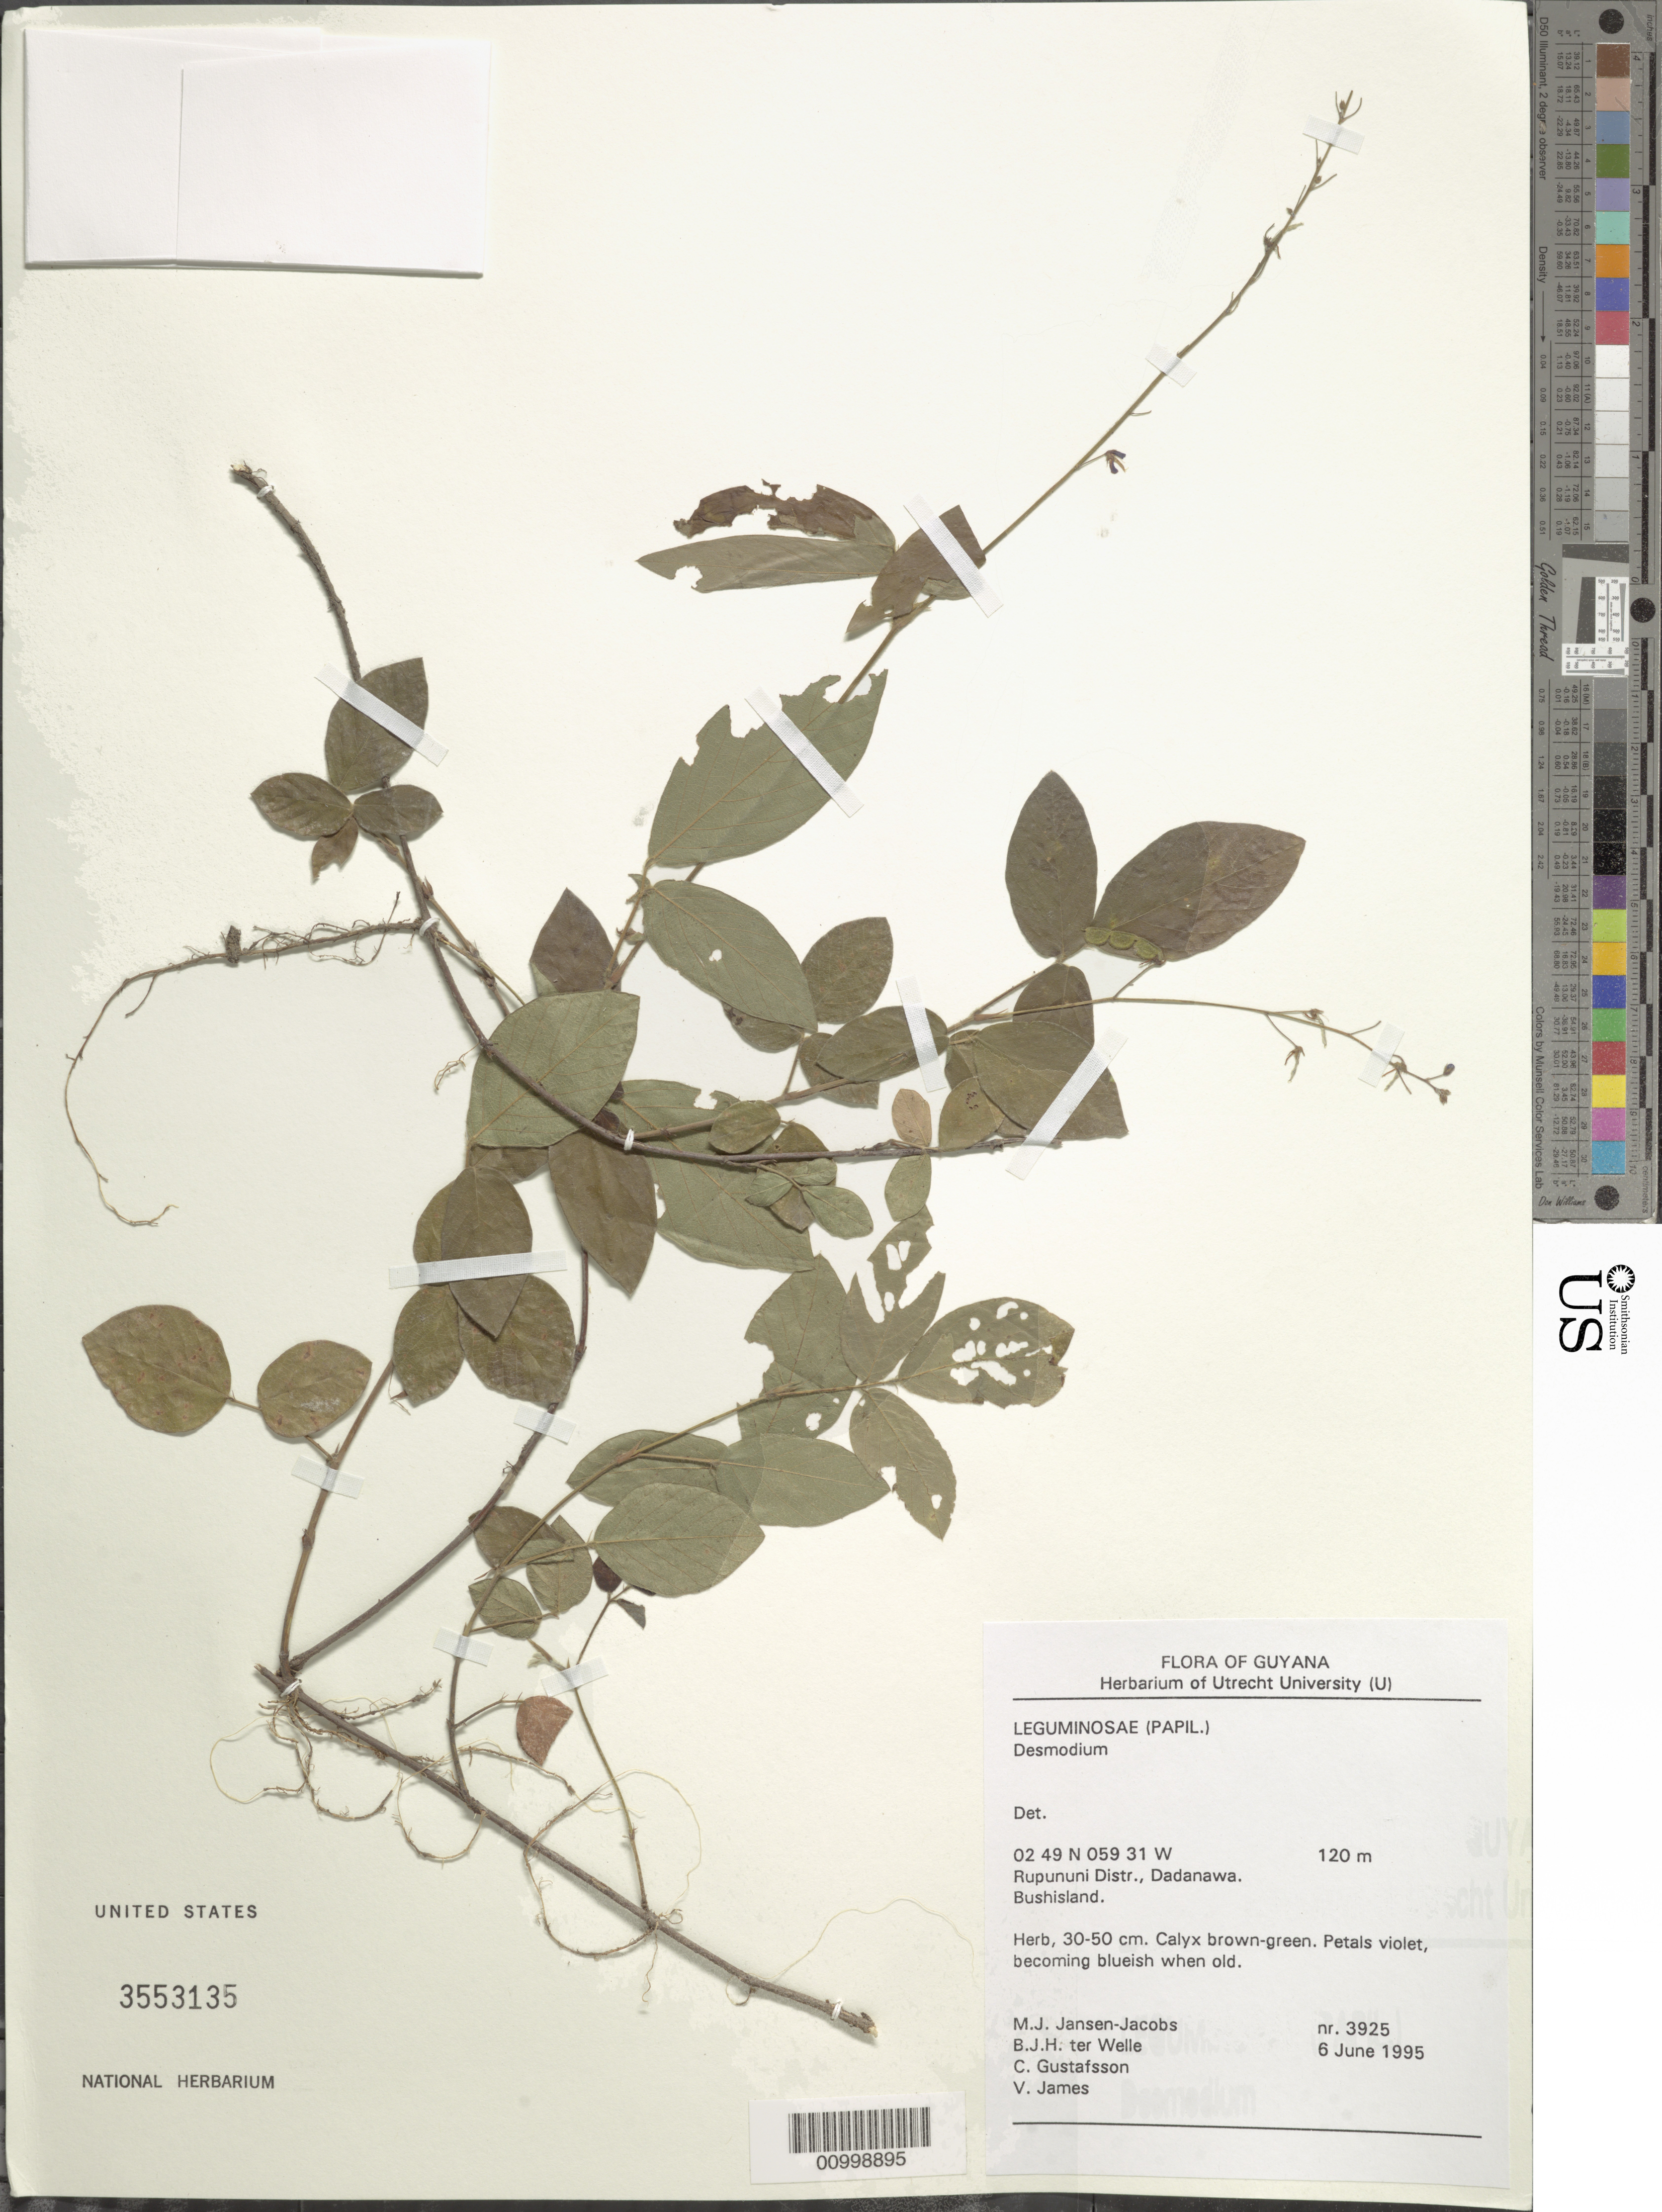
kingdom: Plantae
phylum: Tracheophyta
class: Magnoliopsida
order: Fabales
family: Fabaceae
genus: Desmodium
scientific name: Desmodium sp.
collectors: M. J. Jansen-Jacobs, B. Welle, C. G. Gustafsson & V. James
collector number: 3925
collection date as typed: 6-Jun-95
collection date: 1995-06-06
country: Guyana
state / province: U. Takutu-U. Essequibo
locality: Dadanawa, Rupununi Distr.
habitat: Bush island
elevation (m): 120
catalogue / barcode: US 3553135